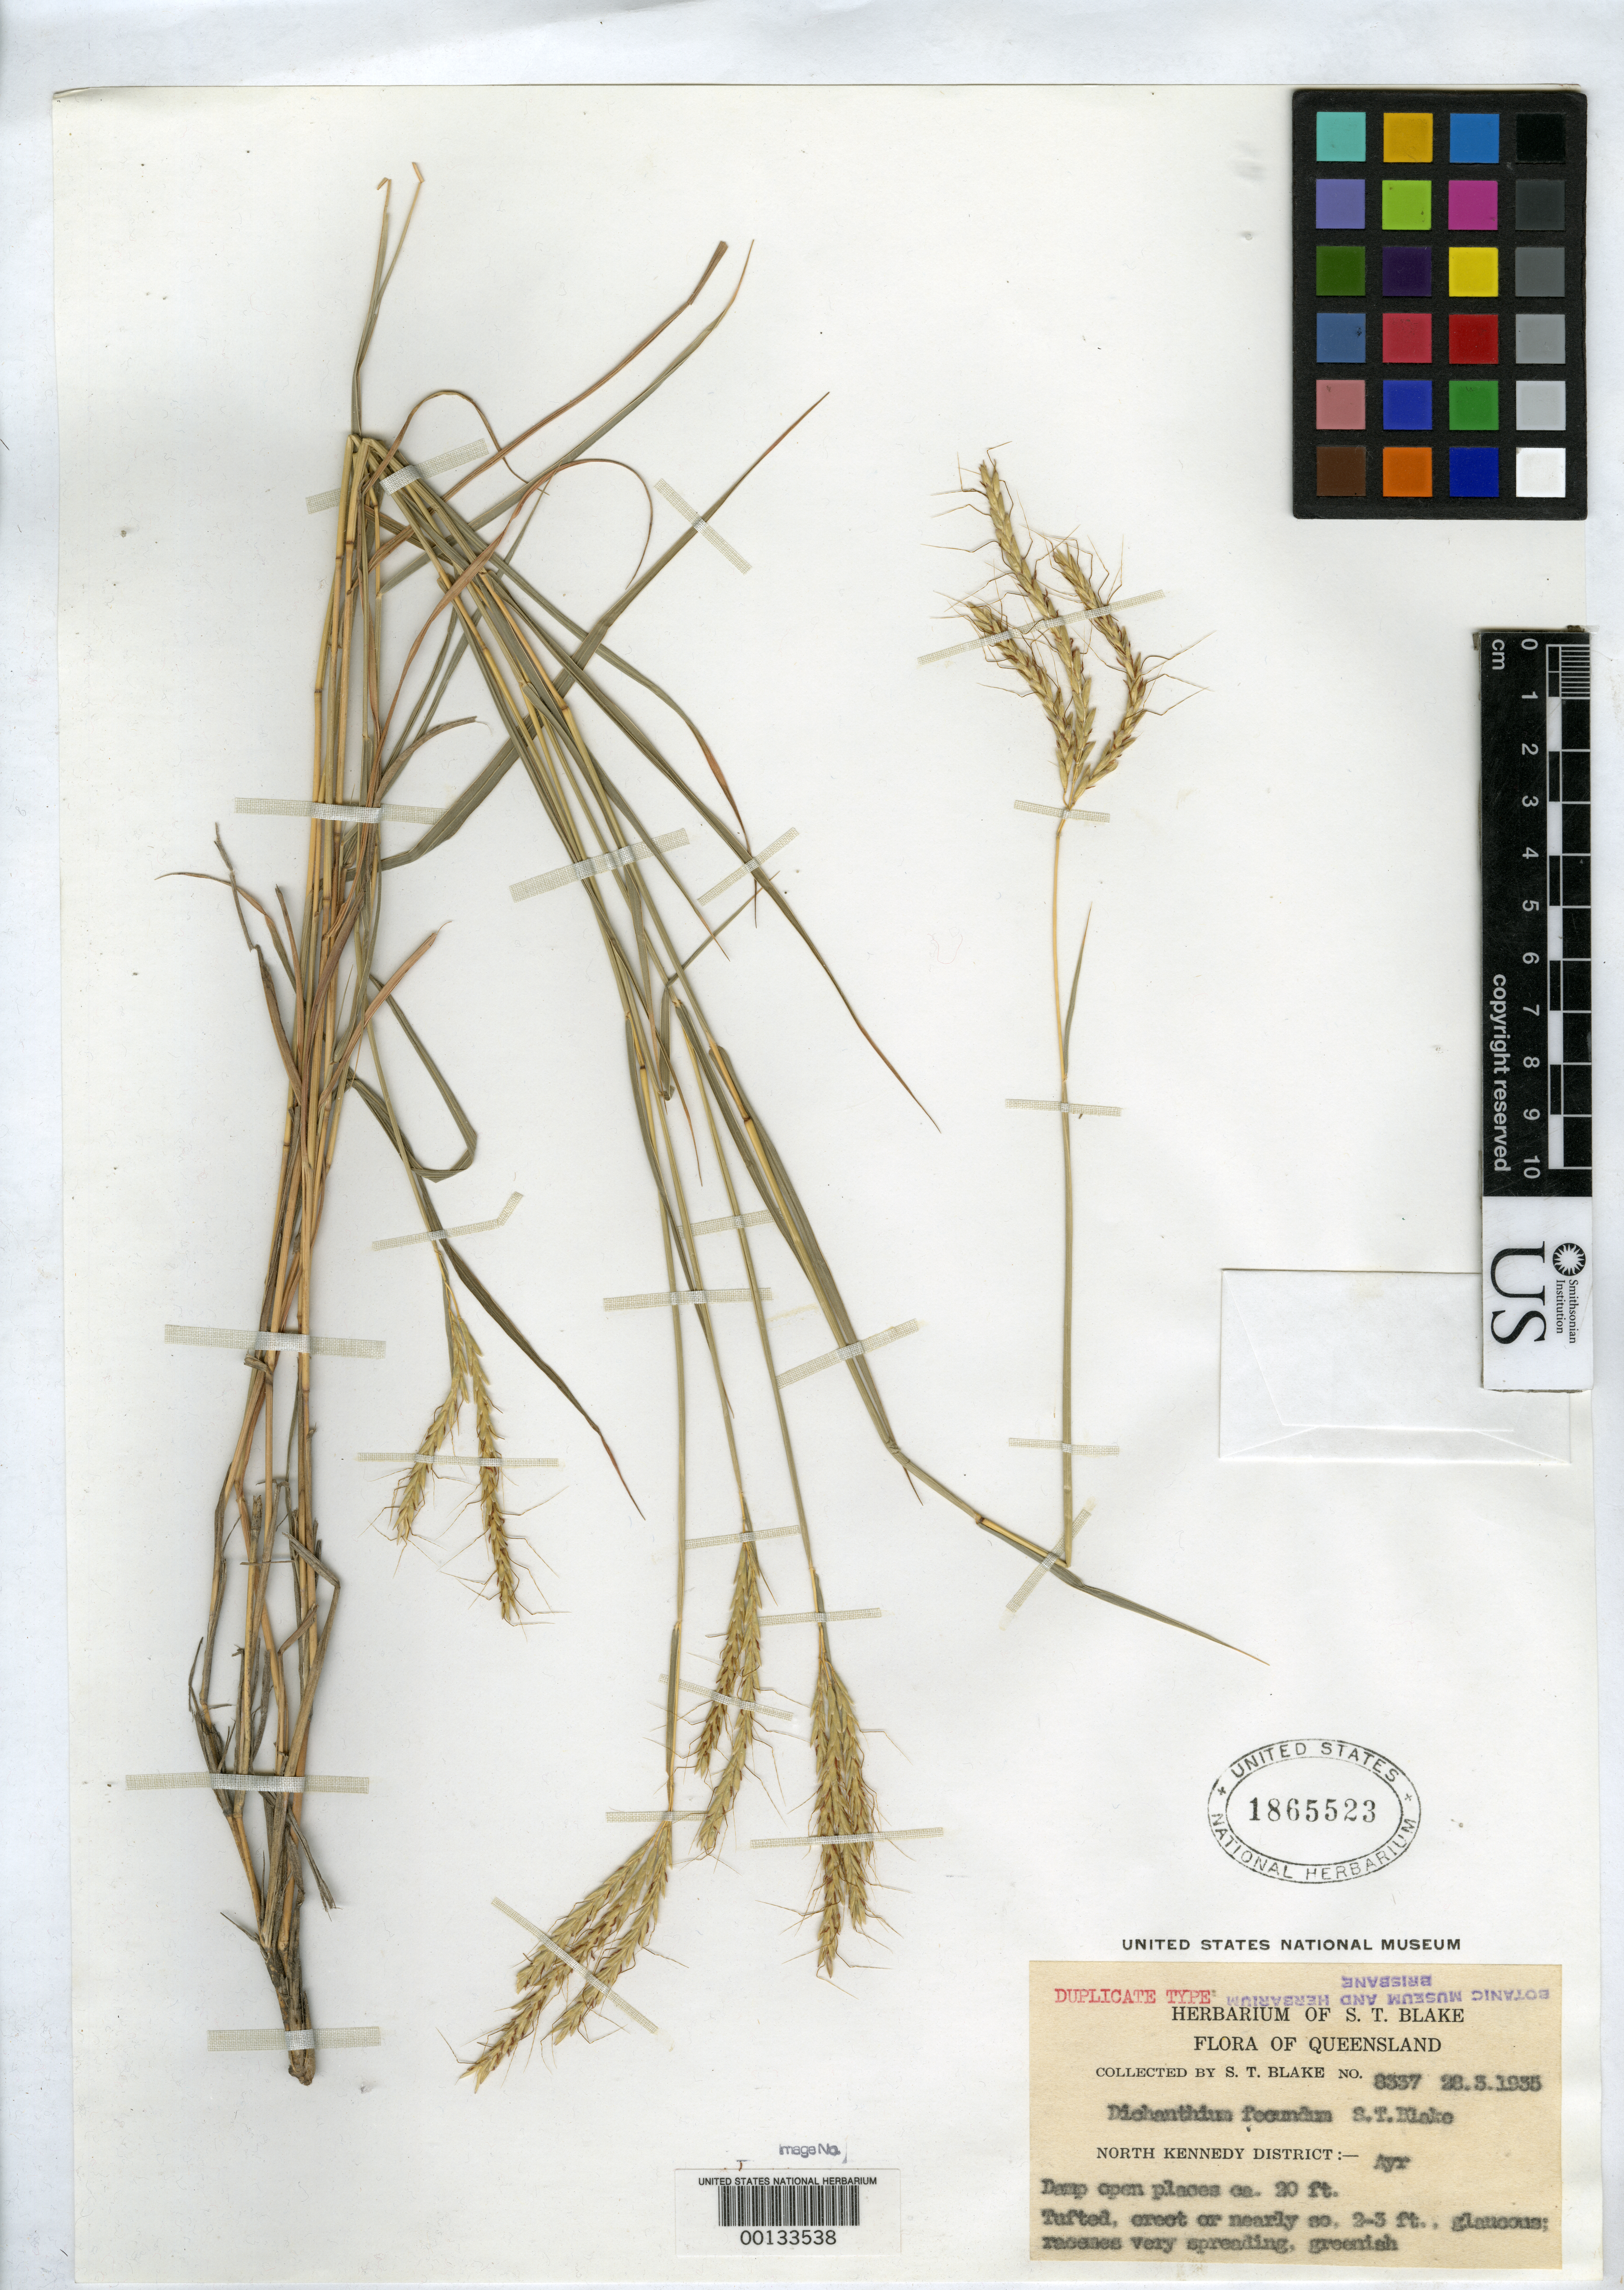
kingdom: Plantae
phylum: Tracheophyta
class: Liliopsida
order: Poales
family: Poaceae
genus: Dichanthium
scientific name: Dichanthium fecundum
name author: S.T. Blake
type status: Isotype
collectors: S. T. Blake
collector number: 8337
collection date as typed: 28 Mar 1935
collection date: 1935-03-28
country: Australia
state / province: Queensland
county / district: North Kennedy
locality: Ayr; alt. 20 ft.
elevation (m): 6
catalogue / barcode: US 1865523